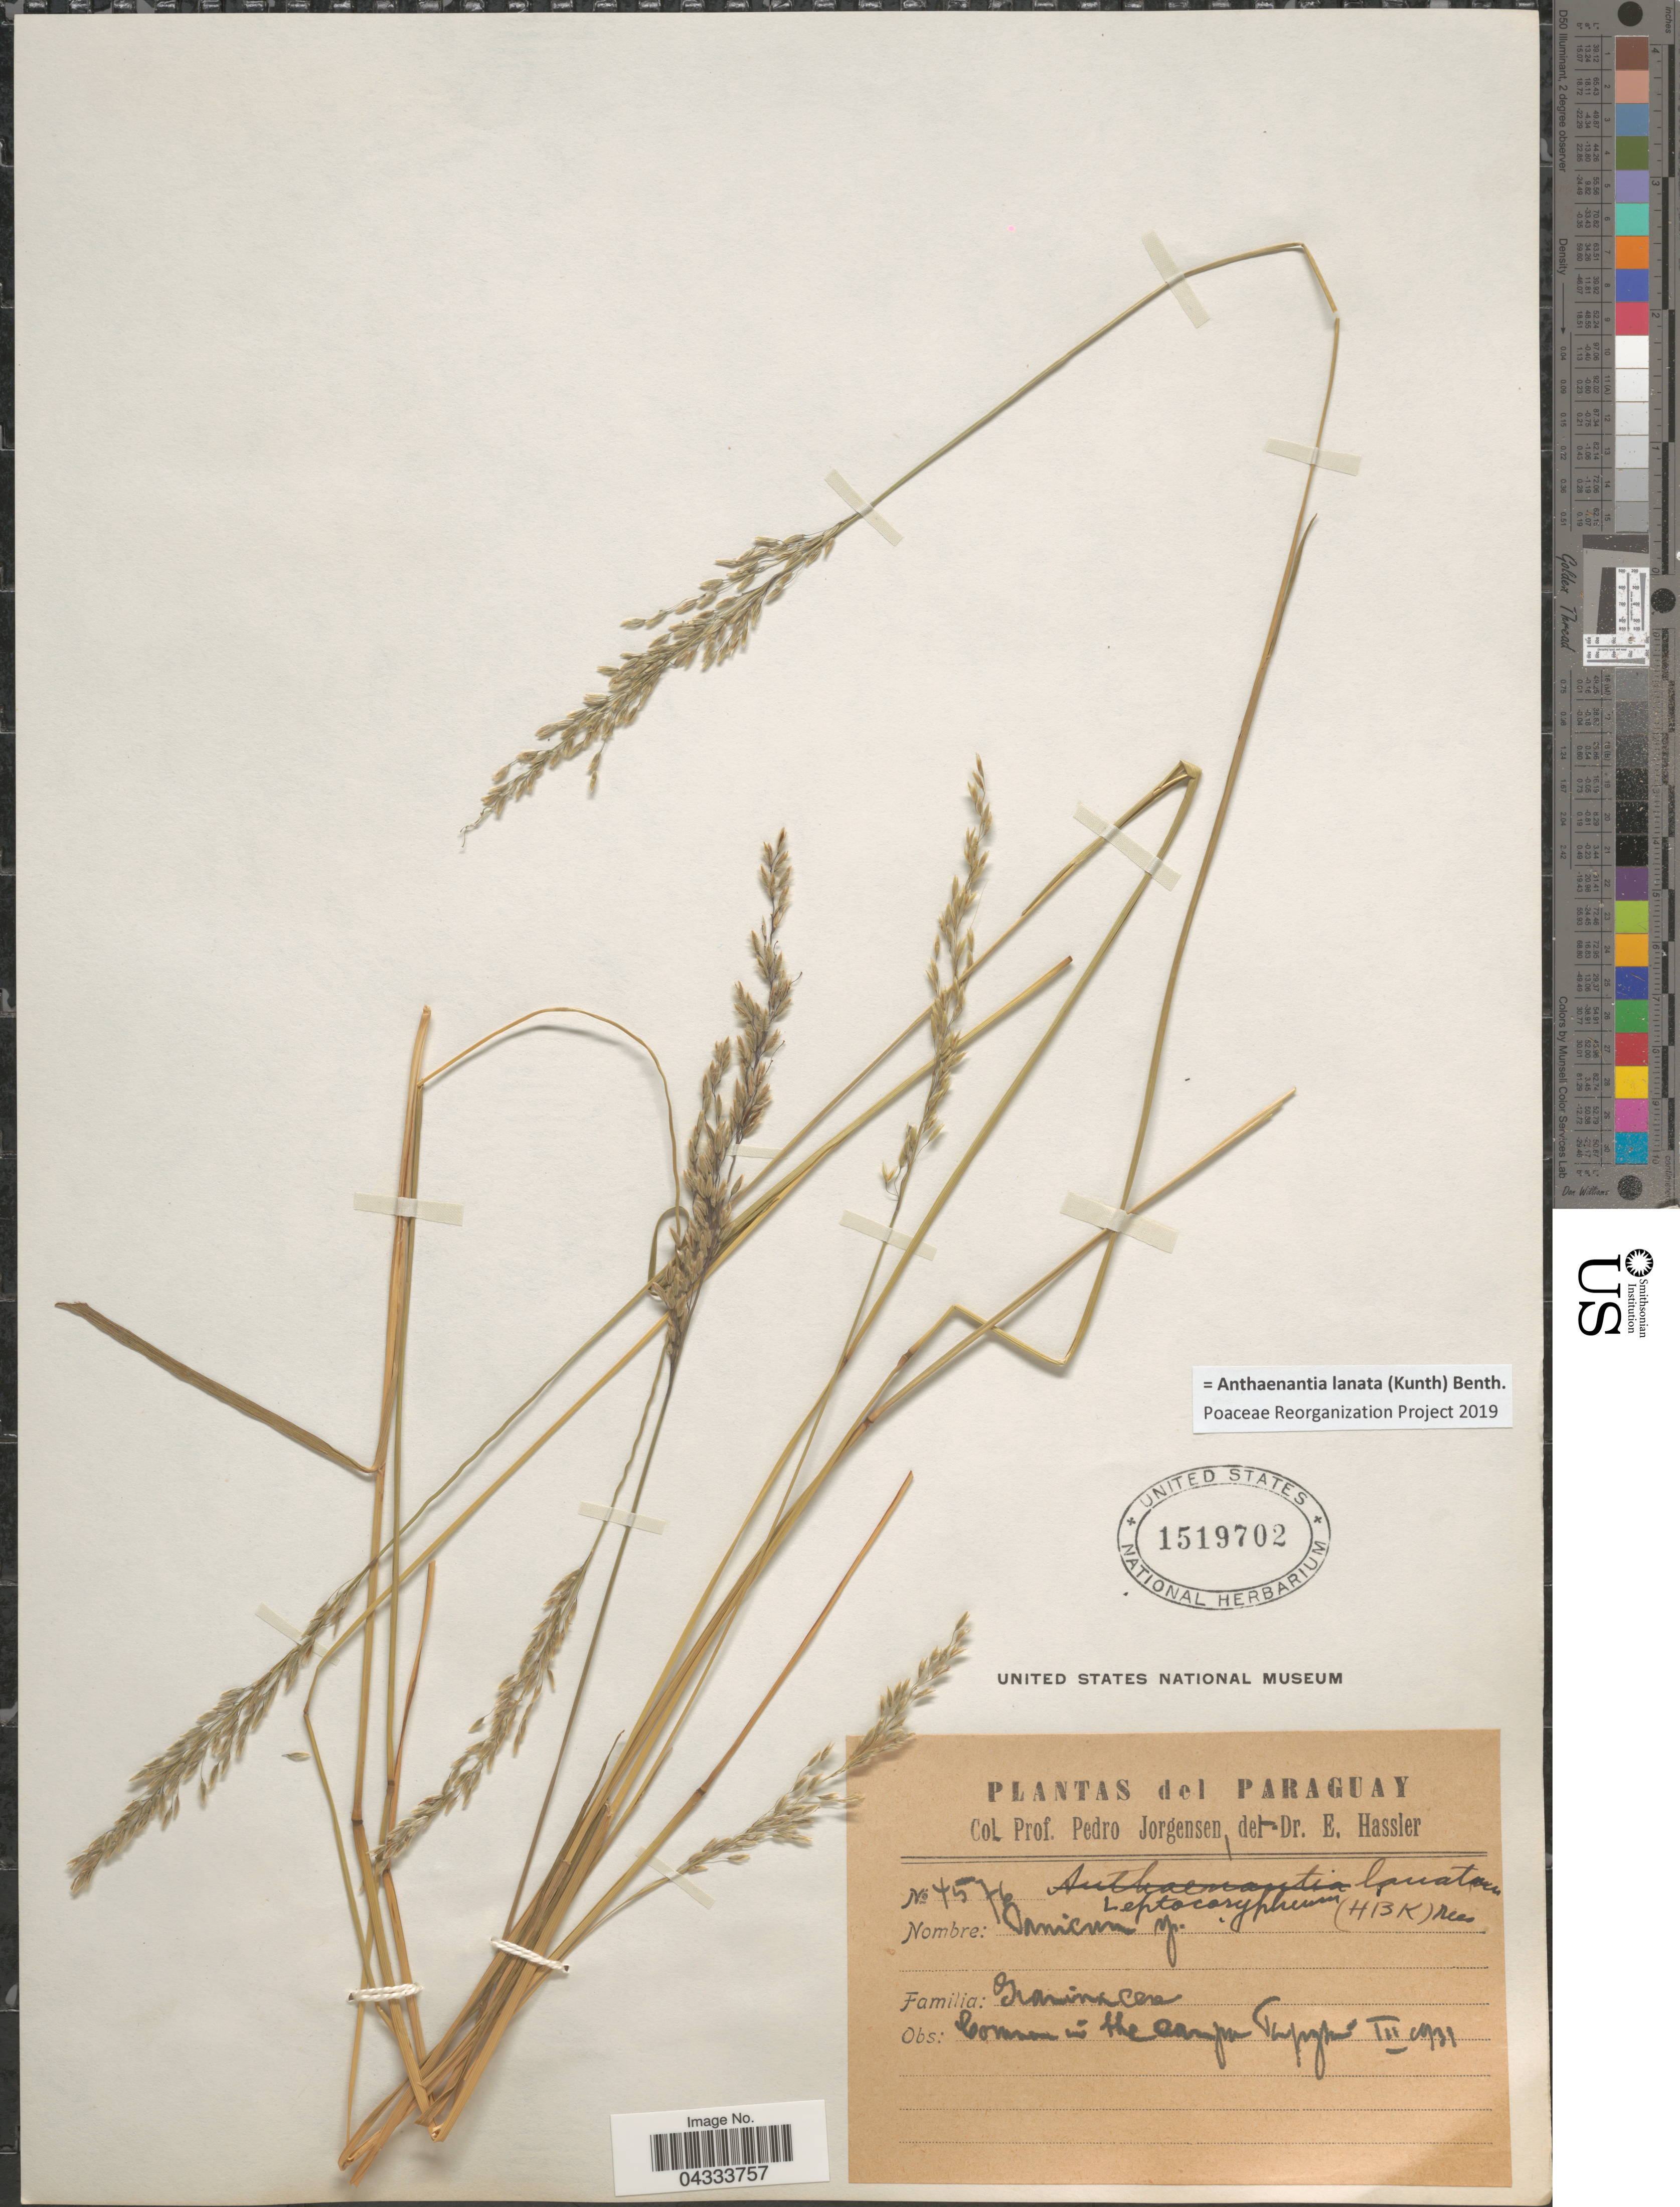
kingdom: Plantae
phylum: Tracheophyta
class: Liliopsida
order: Poales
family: Poaceae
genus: Anthaenantia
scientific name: Anthaenantia lanata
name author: (Kunth) Benth.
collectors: P. Jörgensen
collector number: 4576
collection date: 1931-03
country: Paraguay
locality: Comun in the campo Tapýta.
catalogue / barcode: US 1519702